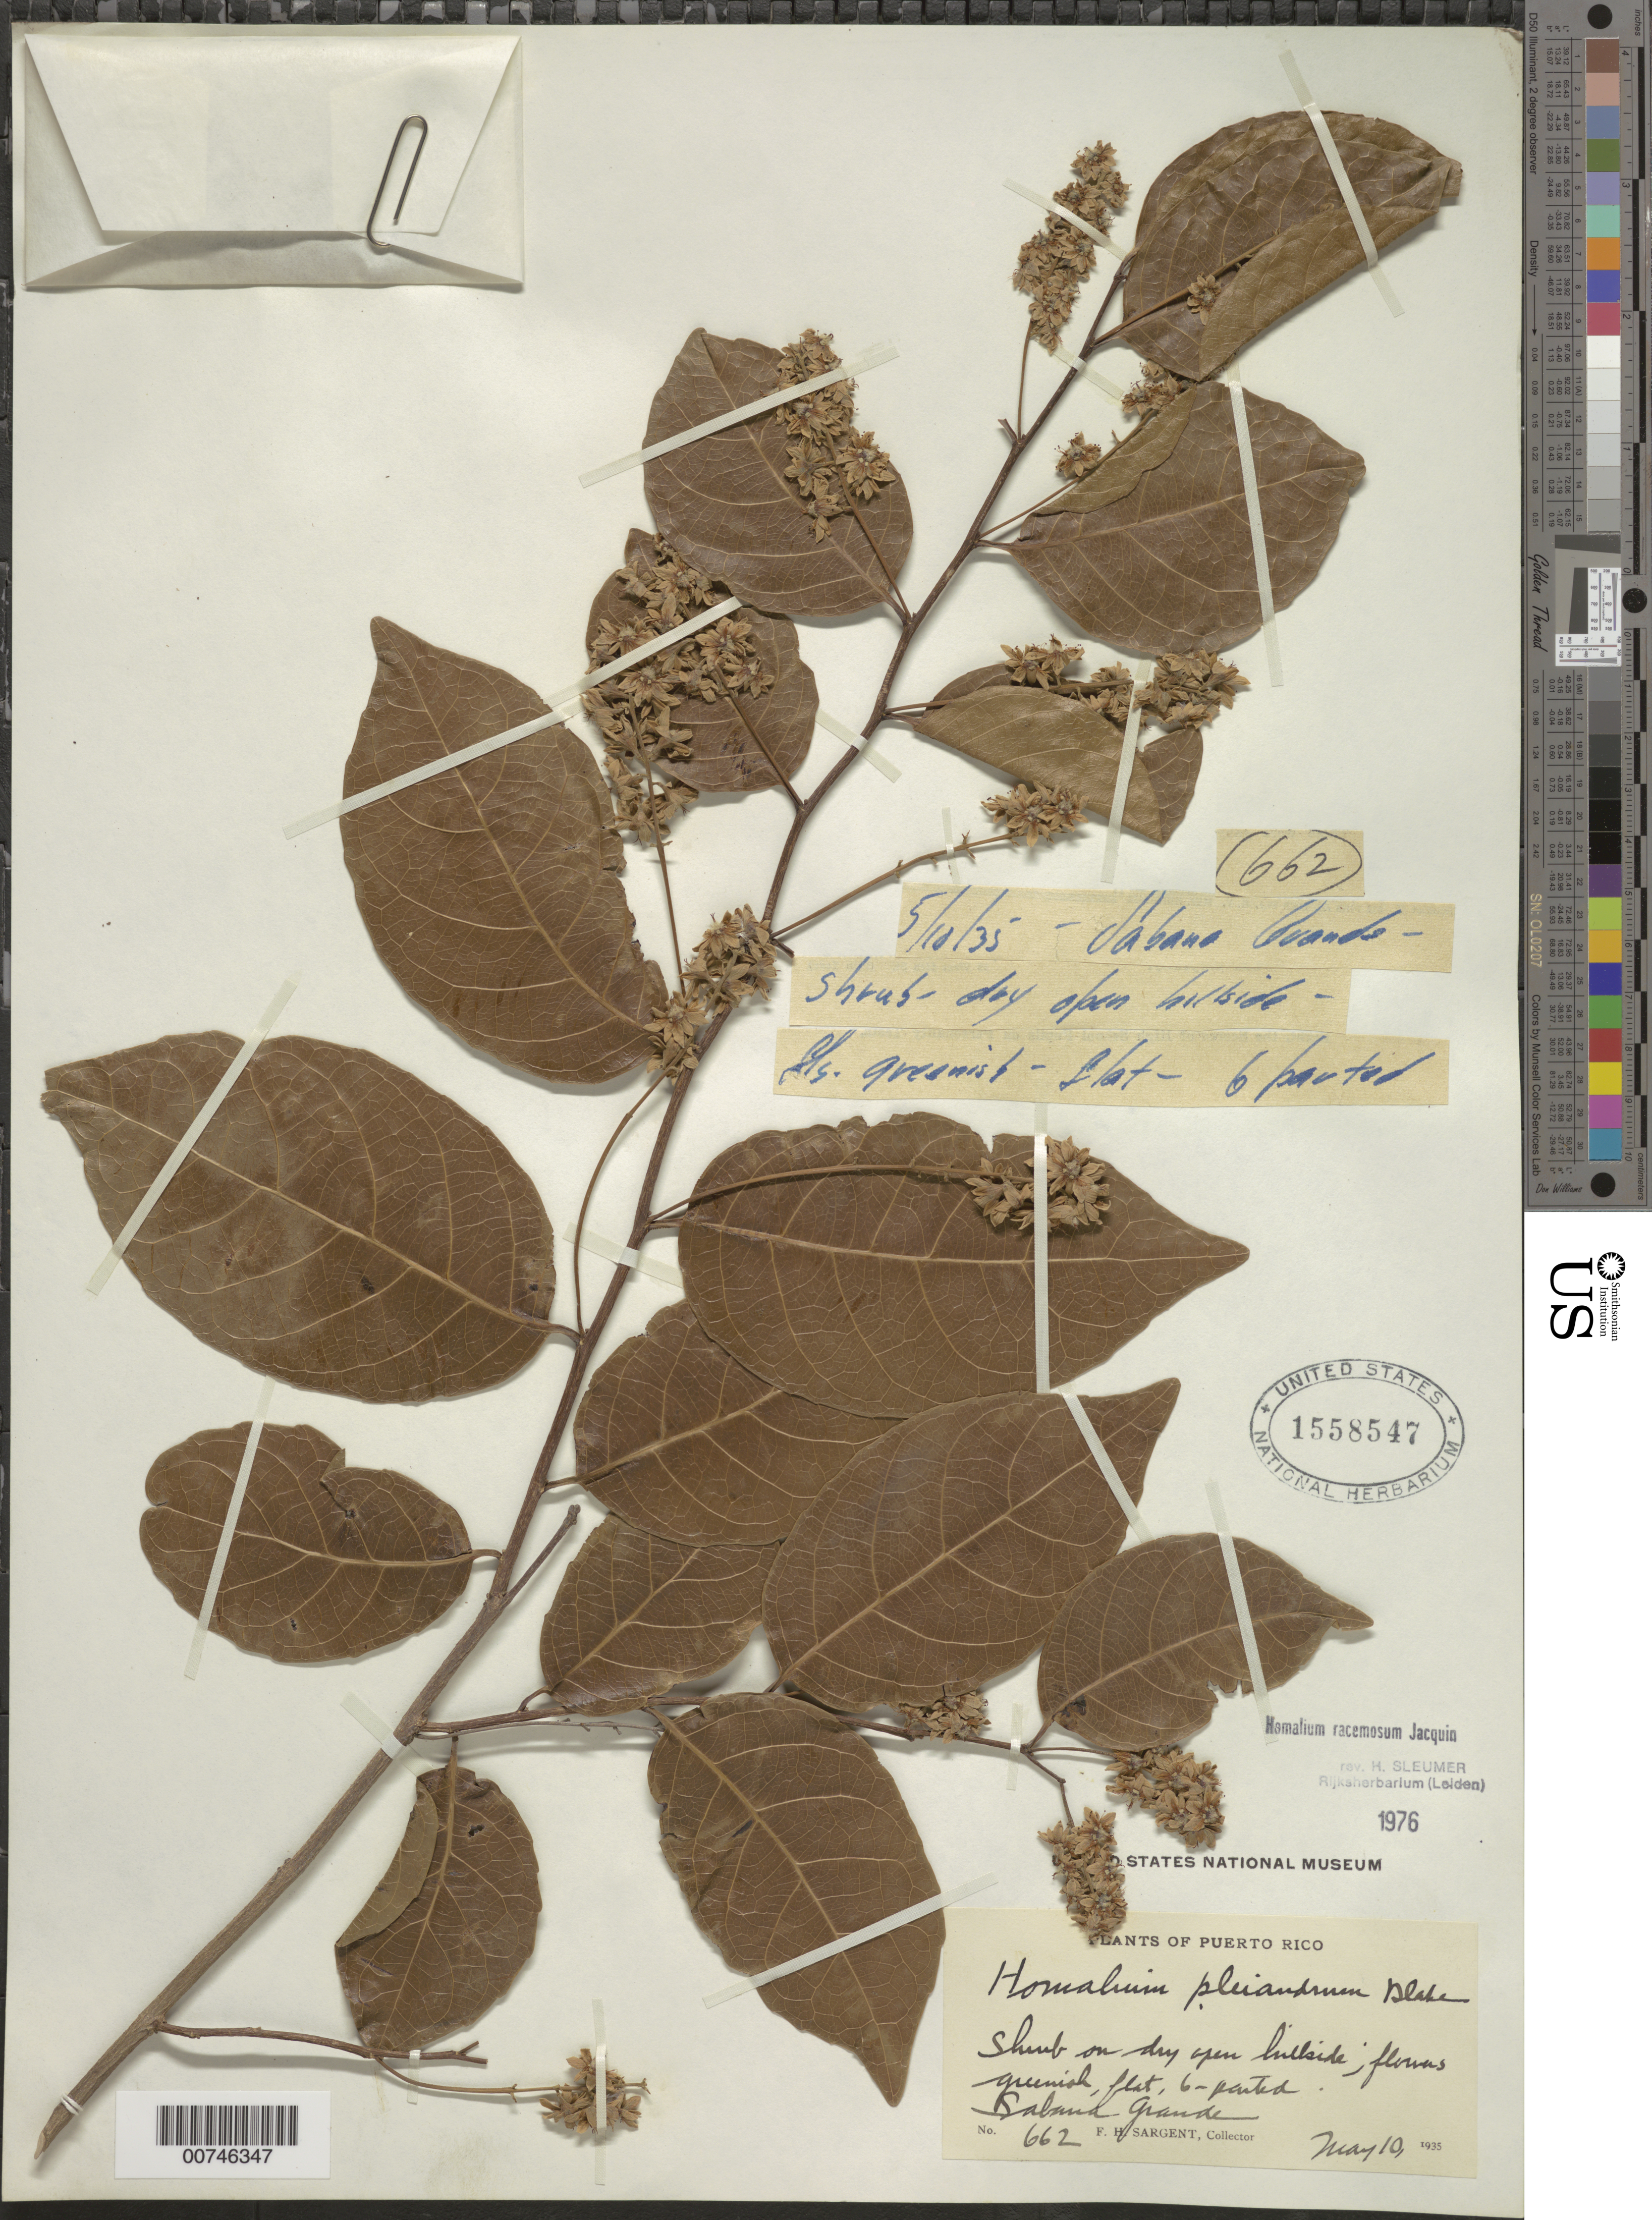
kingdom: Plantae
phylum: Tracheophyta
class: Magnoliopsida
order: Malpighiales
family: Salicaceae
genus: Homalium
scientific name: Homalium racemosum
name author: Jacq.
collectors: F. H. Sargent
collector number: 662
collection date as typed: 10 May 1935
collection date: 1935-05-10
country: Puerto Rico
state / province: Sabana Grande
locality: Sabana Grande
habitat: Shrub on dry open hillside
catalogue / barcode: US 1558547